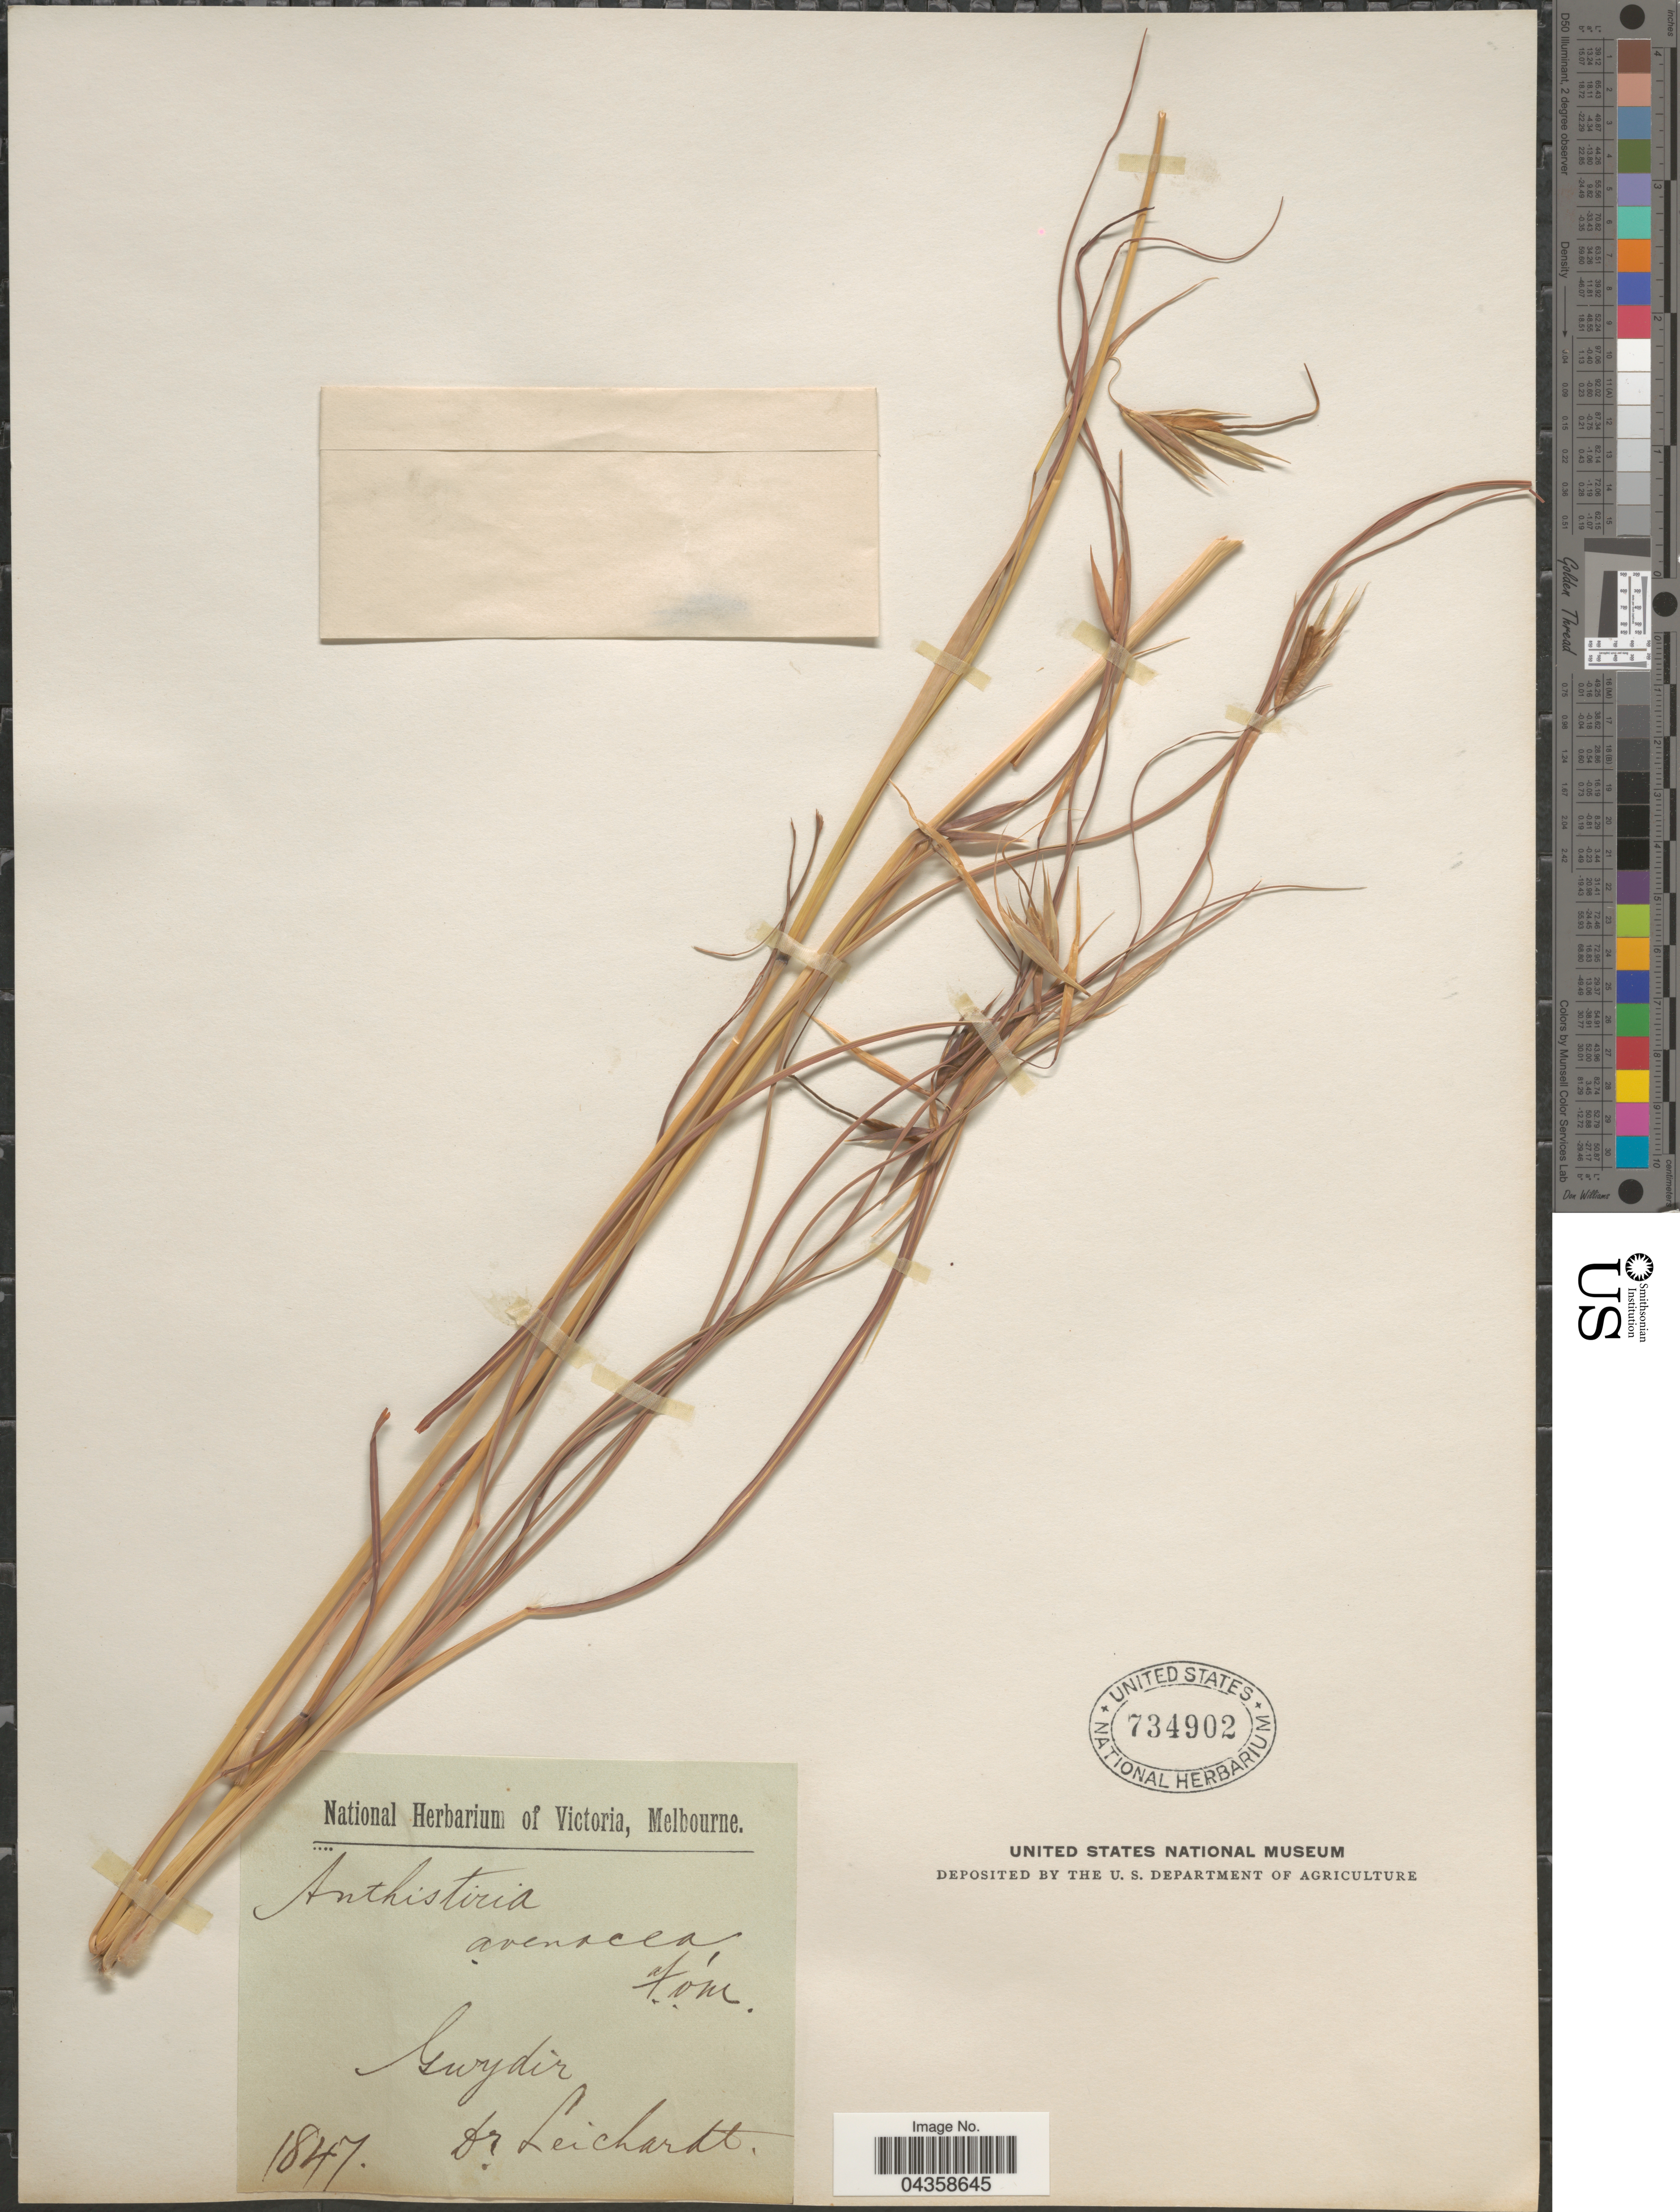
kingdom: Plantae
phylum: Tracheophyta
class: Liliopsida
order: Poales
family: Poaceae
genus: Themeda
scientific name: Themeda avenacea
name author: (F. Muell.) Durand & B.D. Jacks.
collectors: Leichardt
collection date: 1847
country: Australia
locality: Gwydir.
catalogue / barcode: US 734902